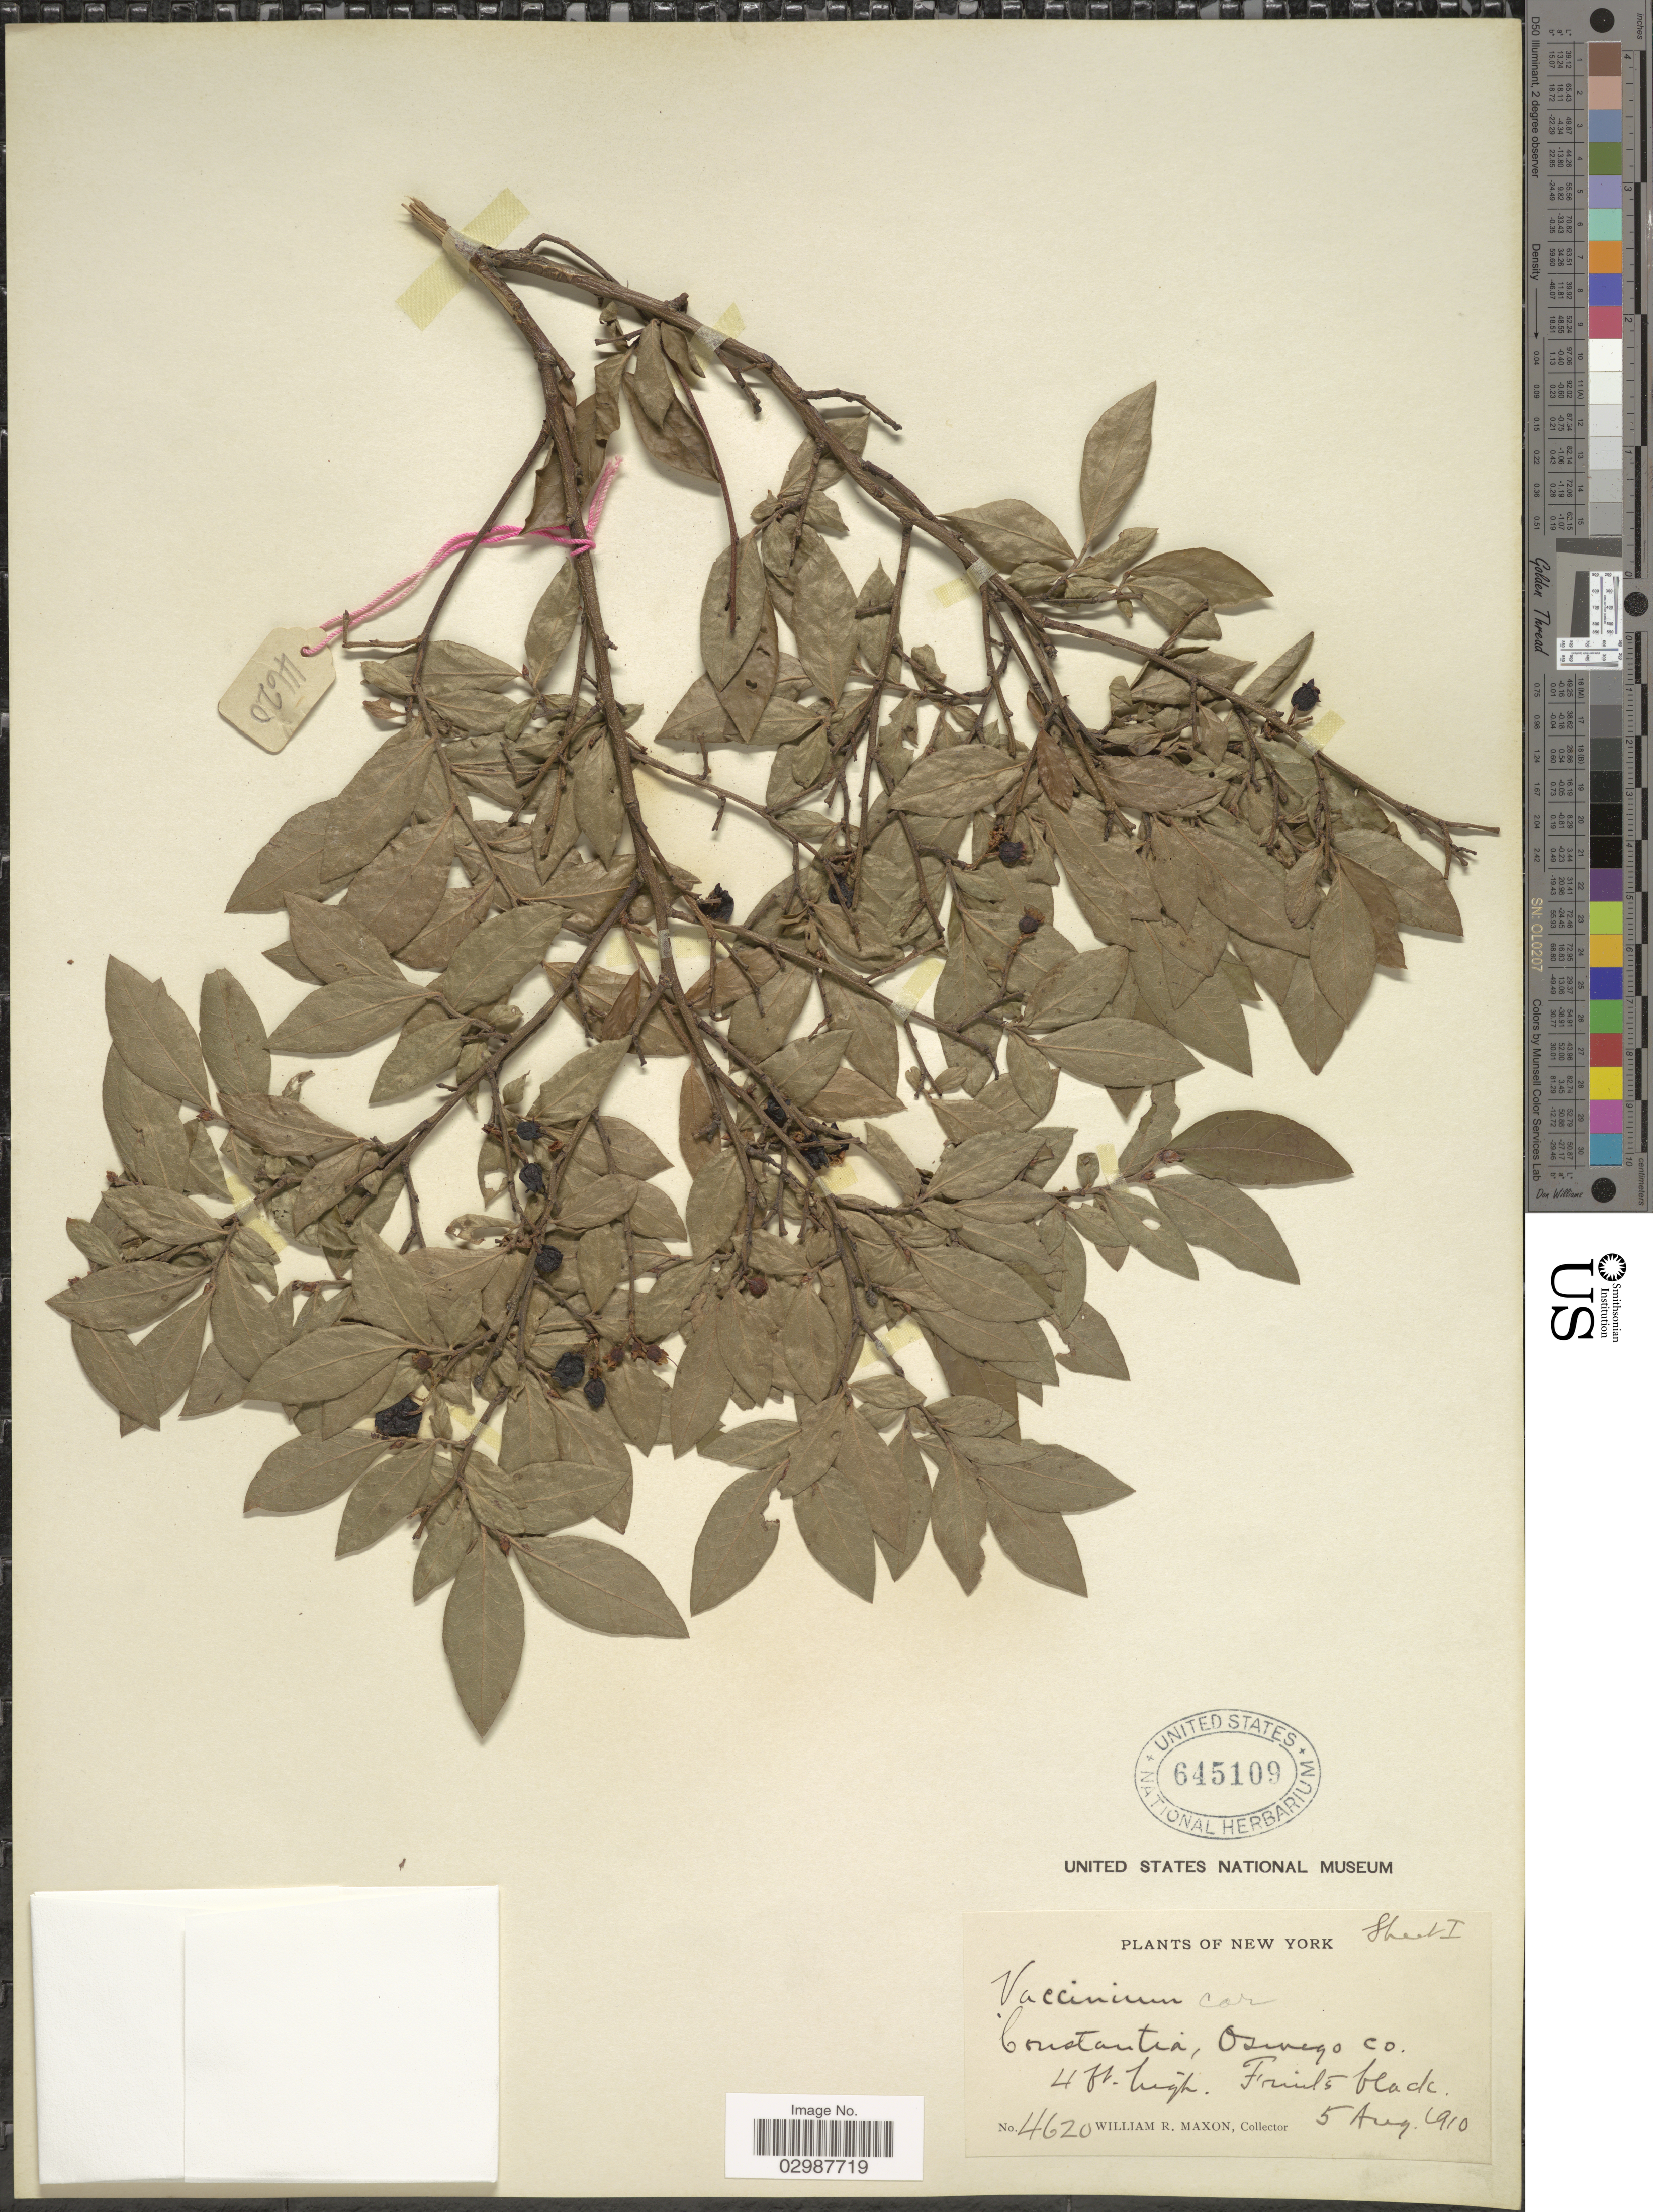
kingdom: Plantae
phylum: Tracheophyta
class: Magnoliopsida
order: Ericales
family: Ericaceae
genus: Vaccinium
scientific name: Vaccinium canadense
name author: Kalm ex Richardson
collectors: W. R. Maxon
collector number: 4620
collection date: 1910-08-05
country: United States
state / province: New York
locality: Constantia, Oswego Co.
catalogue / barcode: US 645109